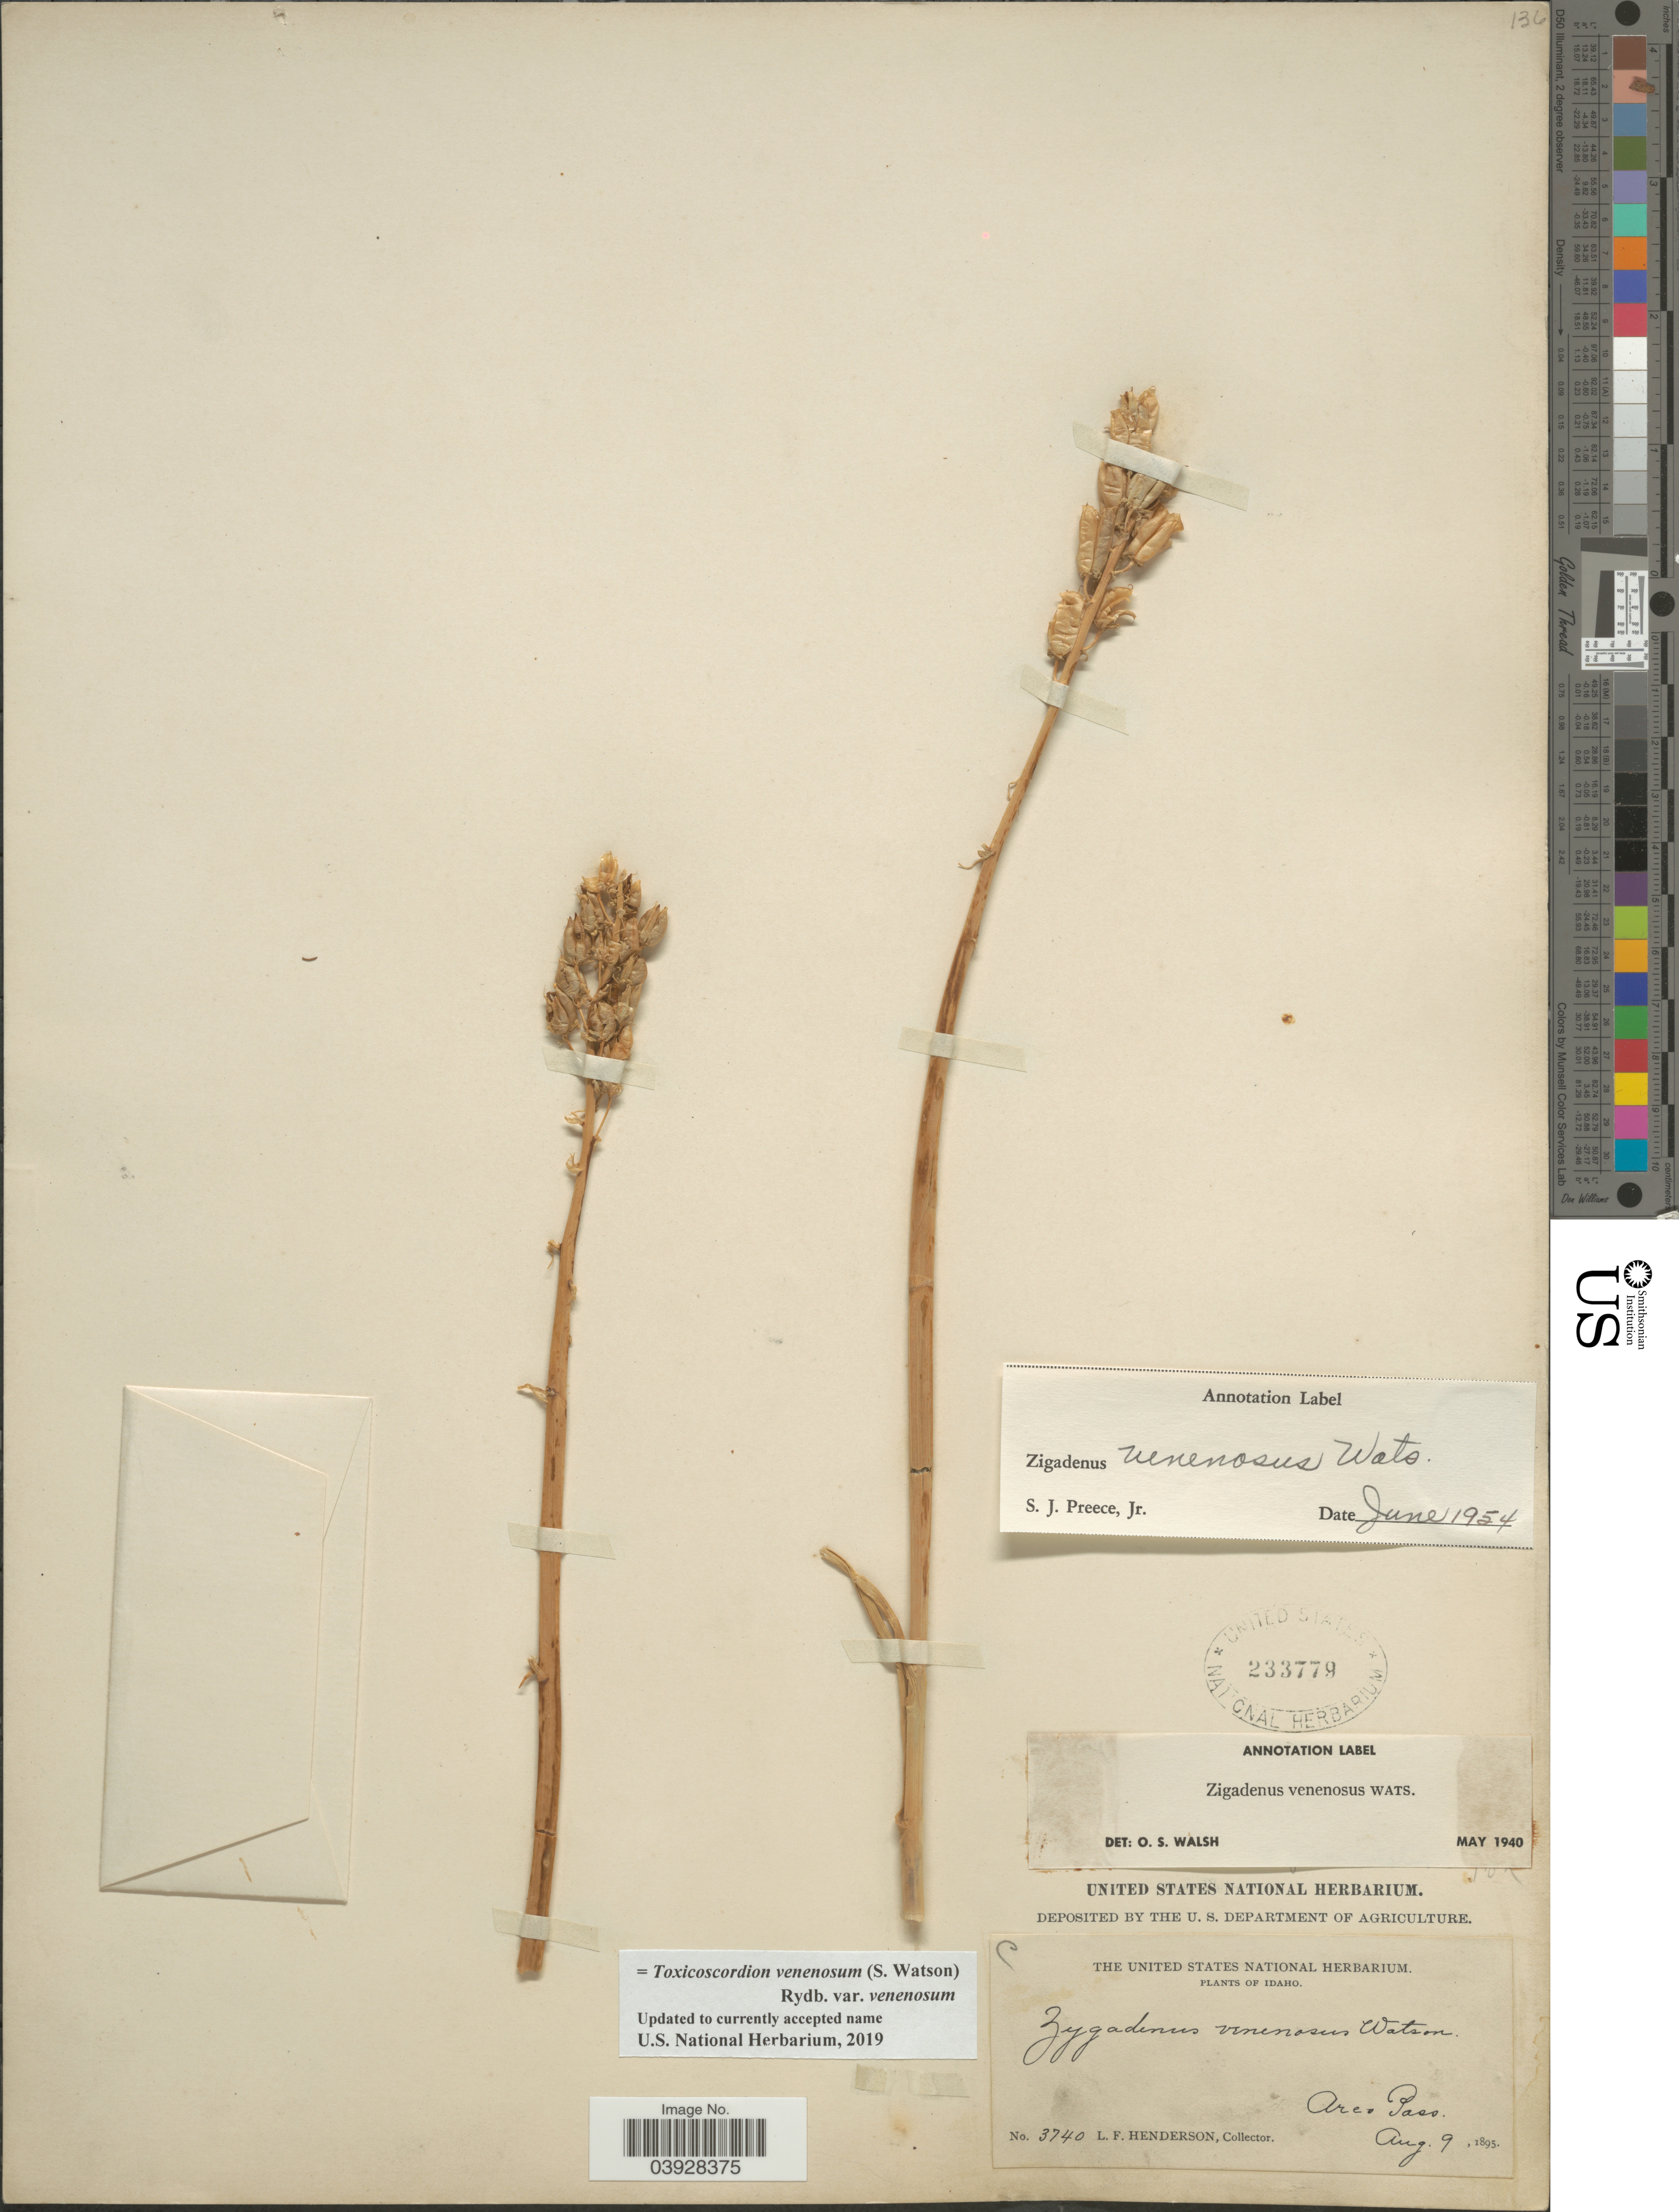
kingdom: Plantae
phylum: Tracheophyta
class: Liliopsida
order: Liliales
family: Melanthiaceae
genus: Toxicoscordion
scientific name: Toxicoscordion venenosum var. gramineum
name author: (Rydb.) Brasher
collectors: L. Henderson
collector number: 3740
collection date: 1895-08-09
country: United States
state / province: Idaho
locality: Arco Pass.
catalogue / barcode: US 233779